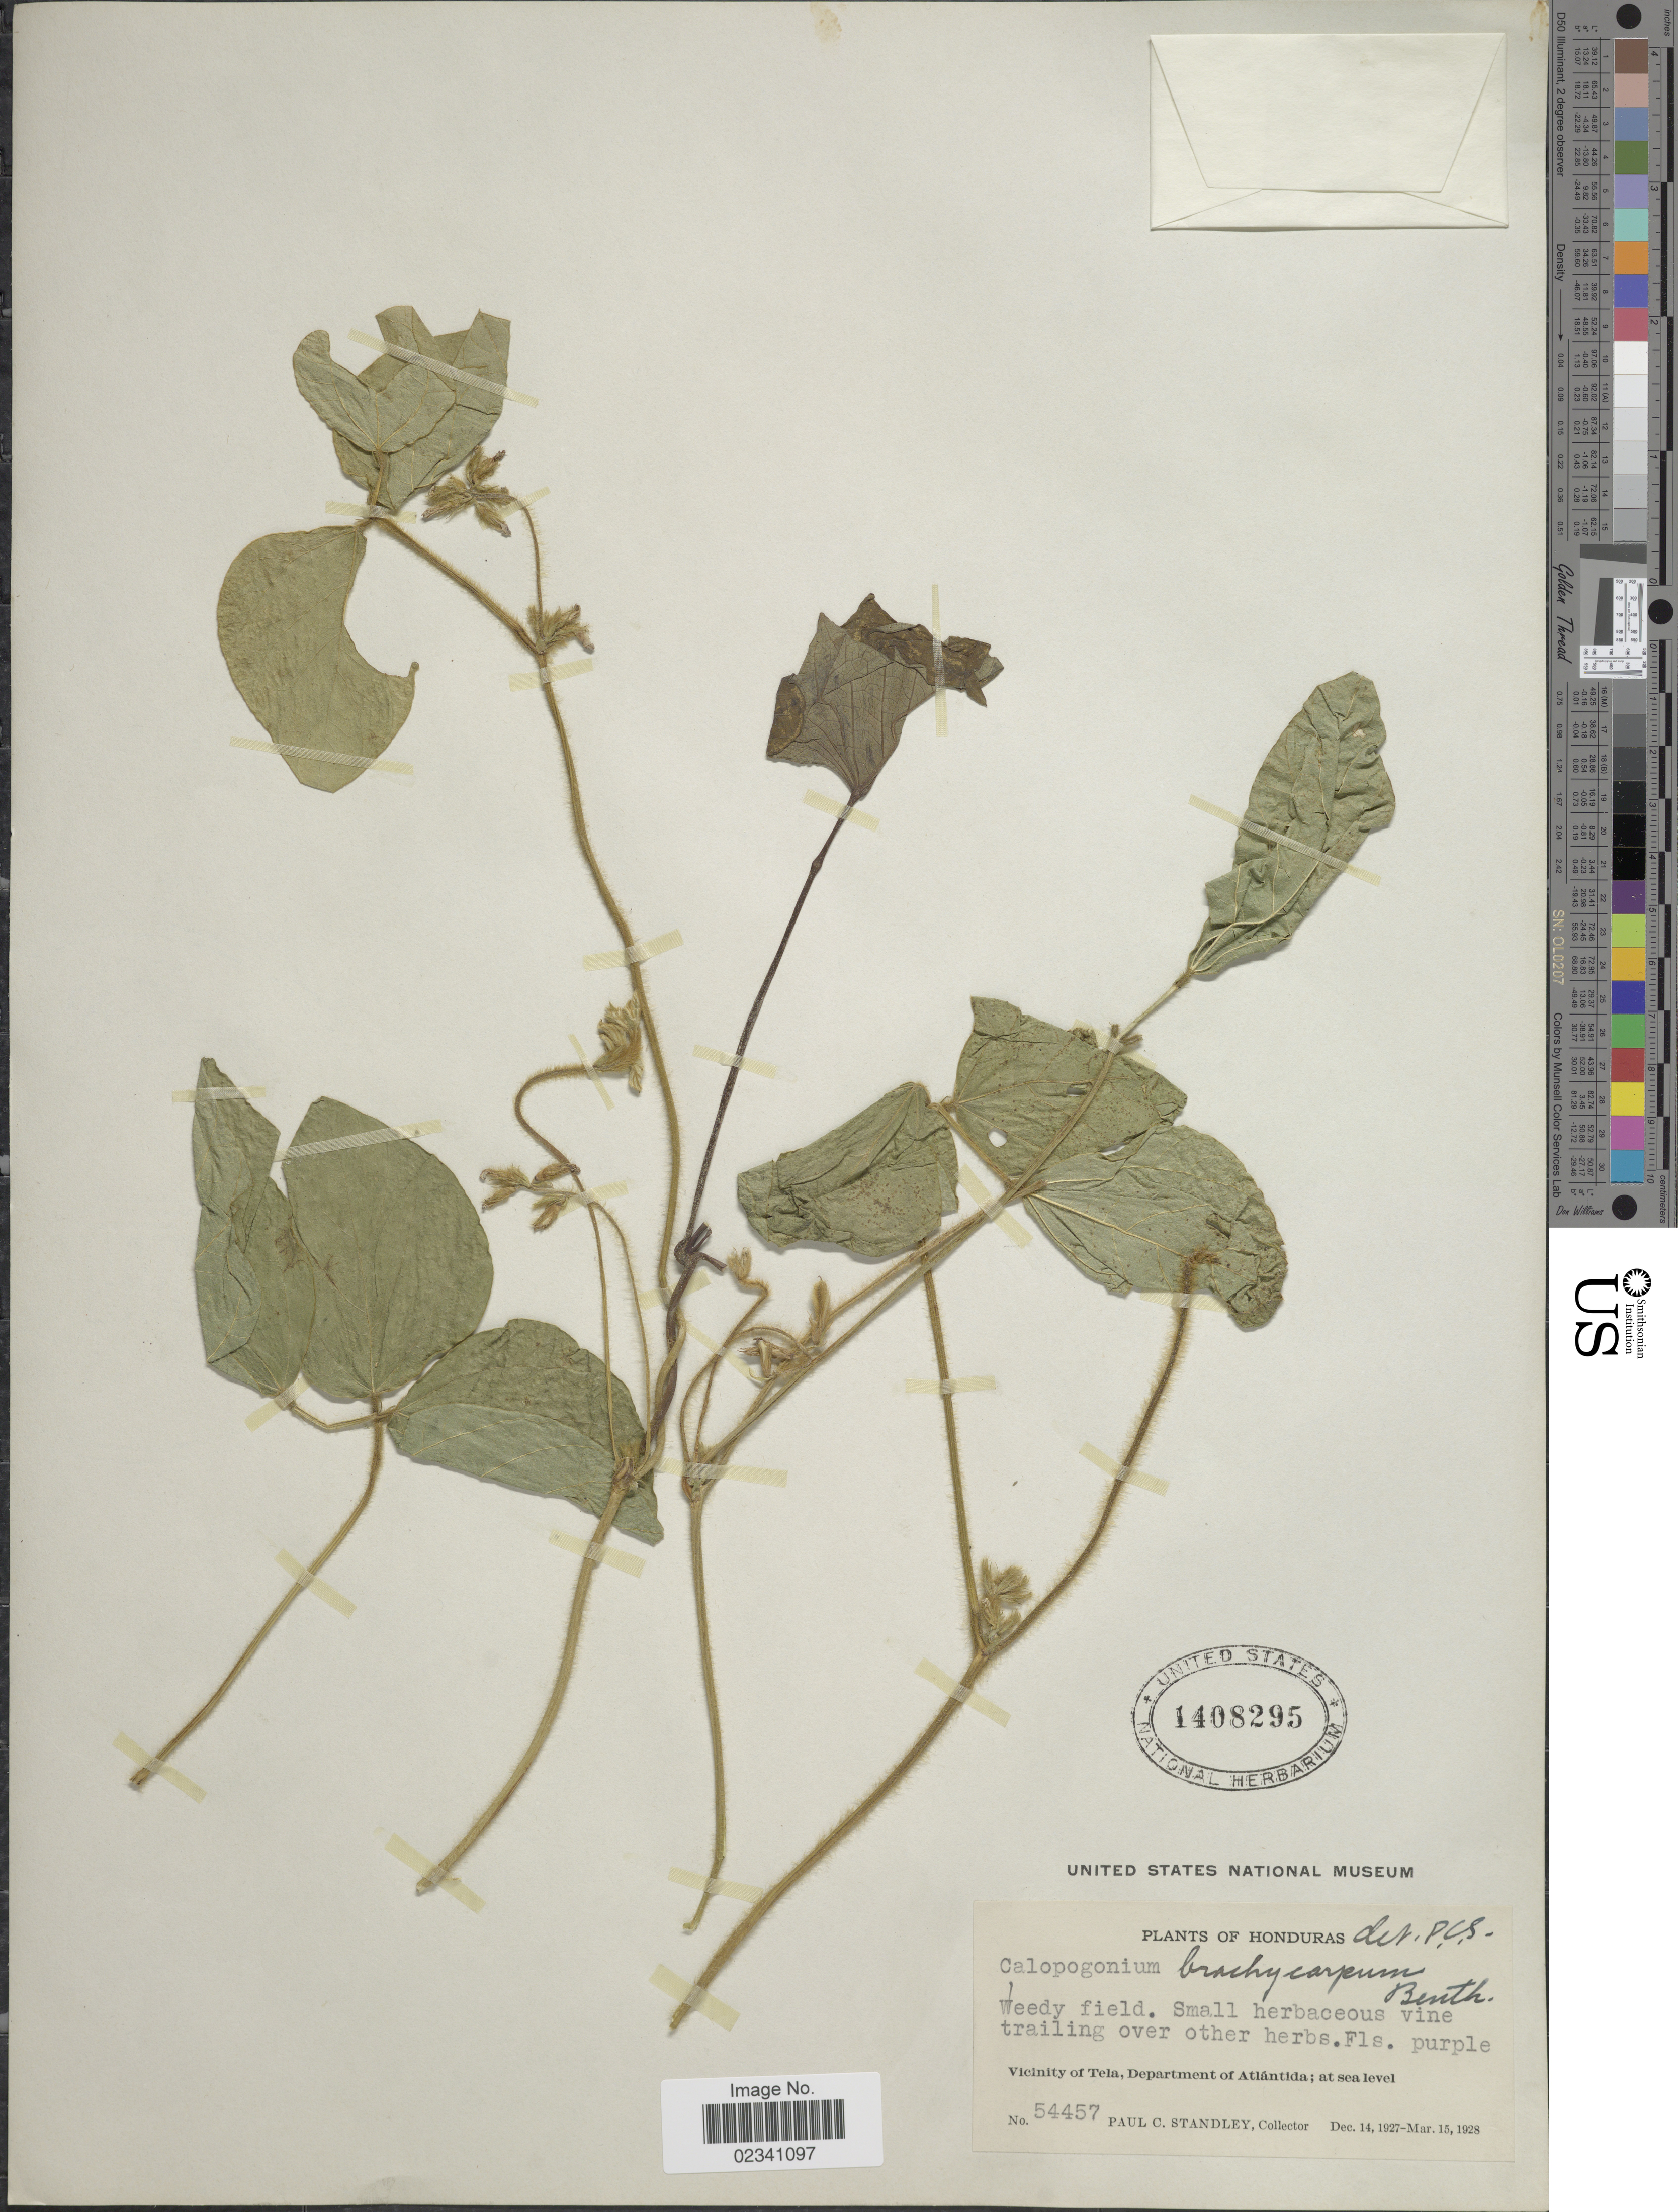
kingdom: Plantae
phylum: Tracheophyta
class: Magnoliopsida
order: Fabales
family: Fabaceae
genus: Calopogonium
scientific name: Calopogonium mucunoides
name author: Desv.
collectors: P. C. Standley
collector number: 54457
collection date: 1927-12-14/1928-03-15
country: Honduras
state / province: Atlántida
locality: Vicinity of Tela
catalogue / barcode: US 1408295